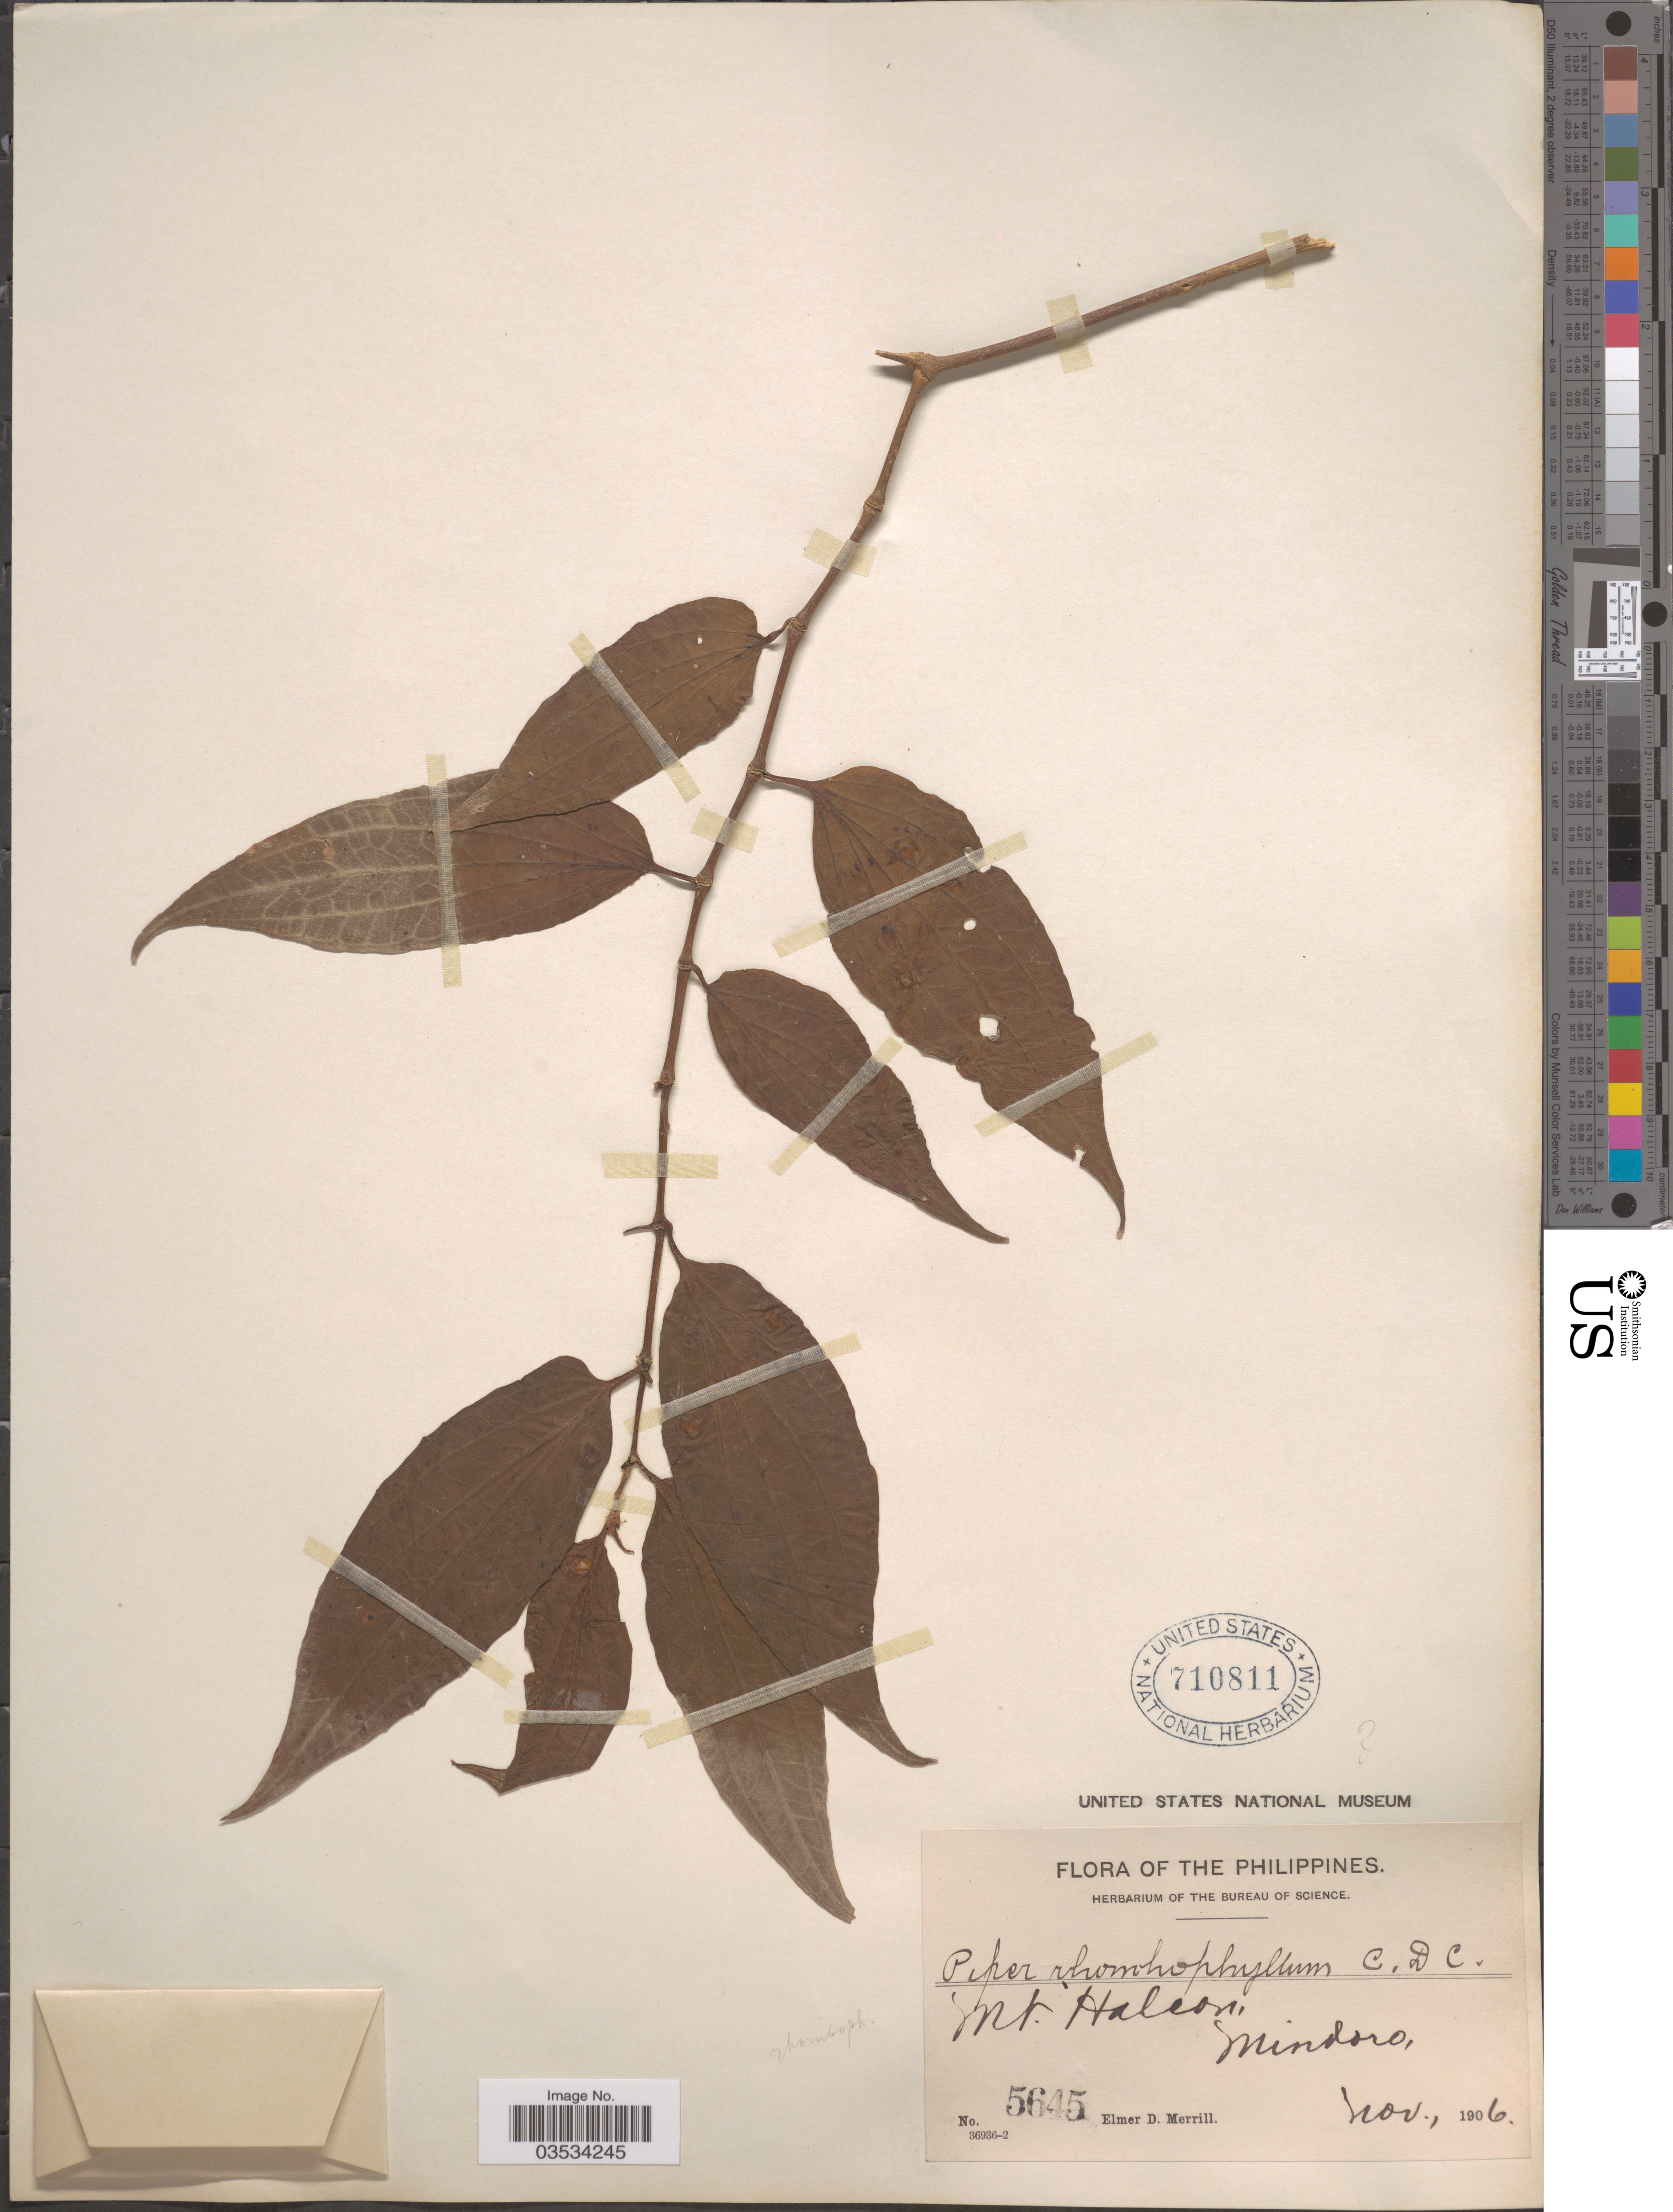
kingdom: Plantae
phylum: Tracheophyta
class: Magnoliopsida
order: Piperales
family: Piperaceae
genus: Piper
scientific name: Piper abbreviatum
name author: Opiz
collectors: E. D. Merrill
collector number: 5645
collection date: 1906-11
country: Philippines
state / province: Mimaropa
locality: Mt. Halcon, Mindoro.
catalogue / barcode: US 710811